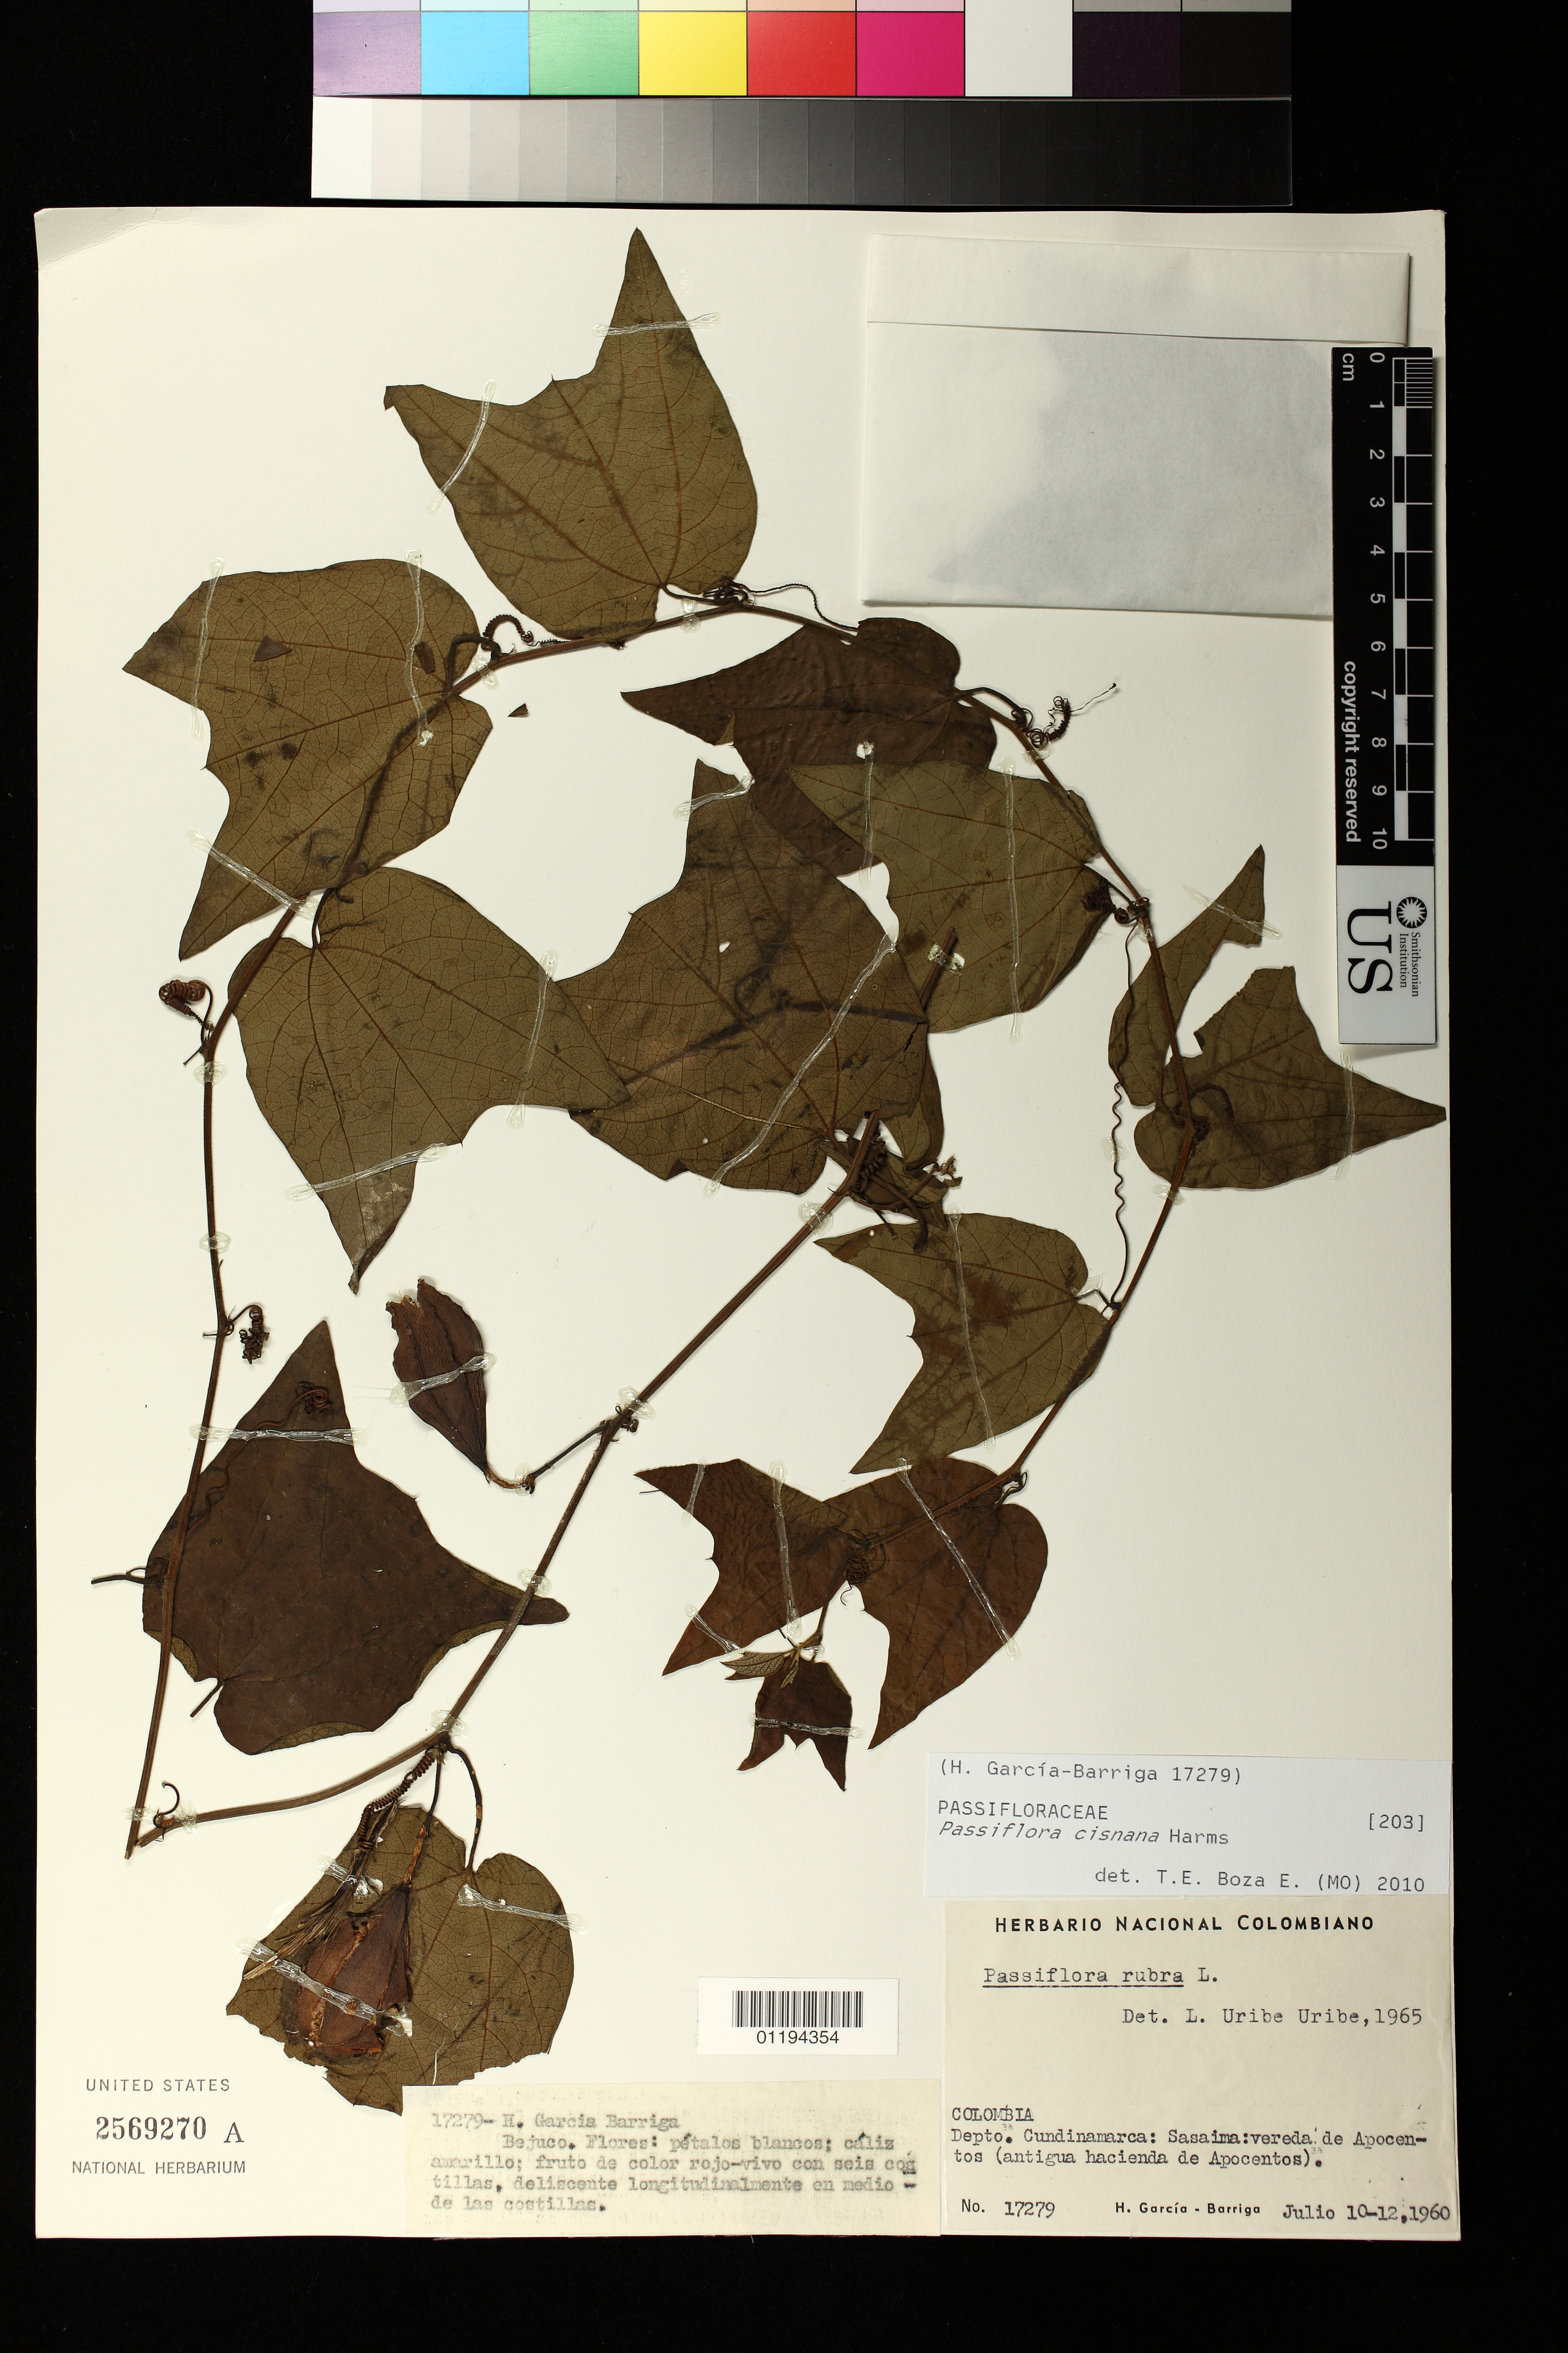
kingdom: Plantae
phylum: Tracheophyta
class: Magnoliopsida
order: Malpighiales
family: Passifloraceae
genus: Passiflora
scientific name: Passiflora cisnana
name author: Harms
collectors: H. García Barriga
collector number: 17279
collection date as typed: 10 Jul 1960 to 12 Jul 1960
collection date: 1960-07-10/1960-07-12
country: Colombia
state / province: Cundinamarca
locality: Sasaima: vereda de Apocentos (antigua hacienda de Apocentos).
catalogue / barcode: US 2569270